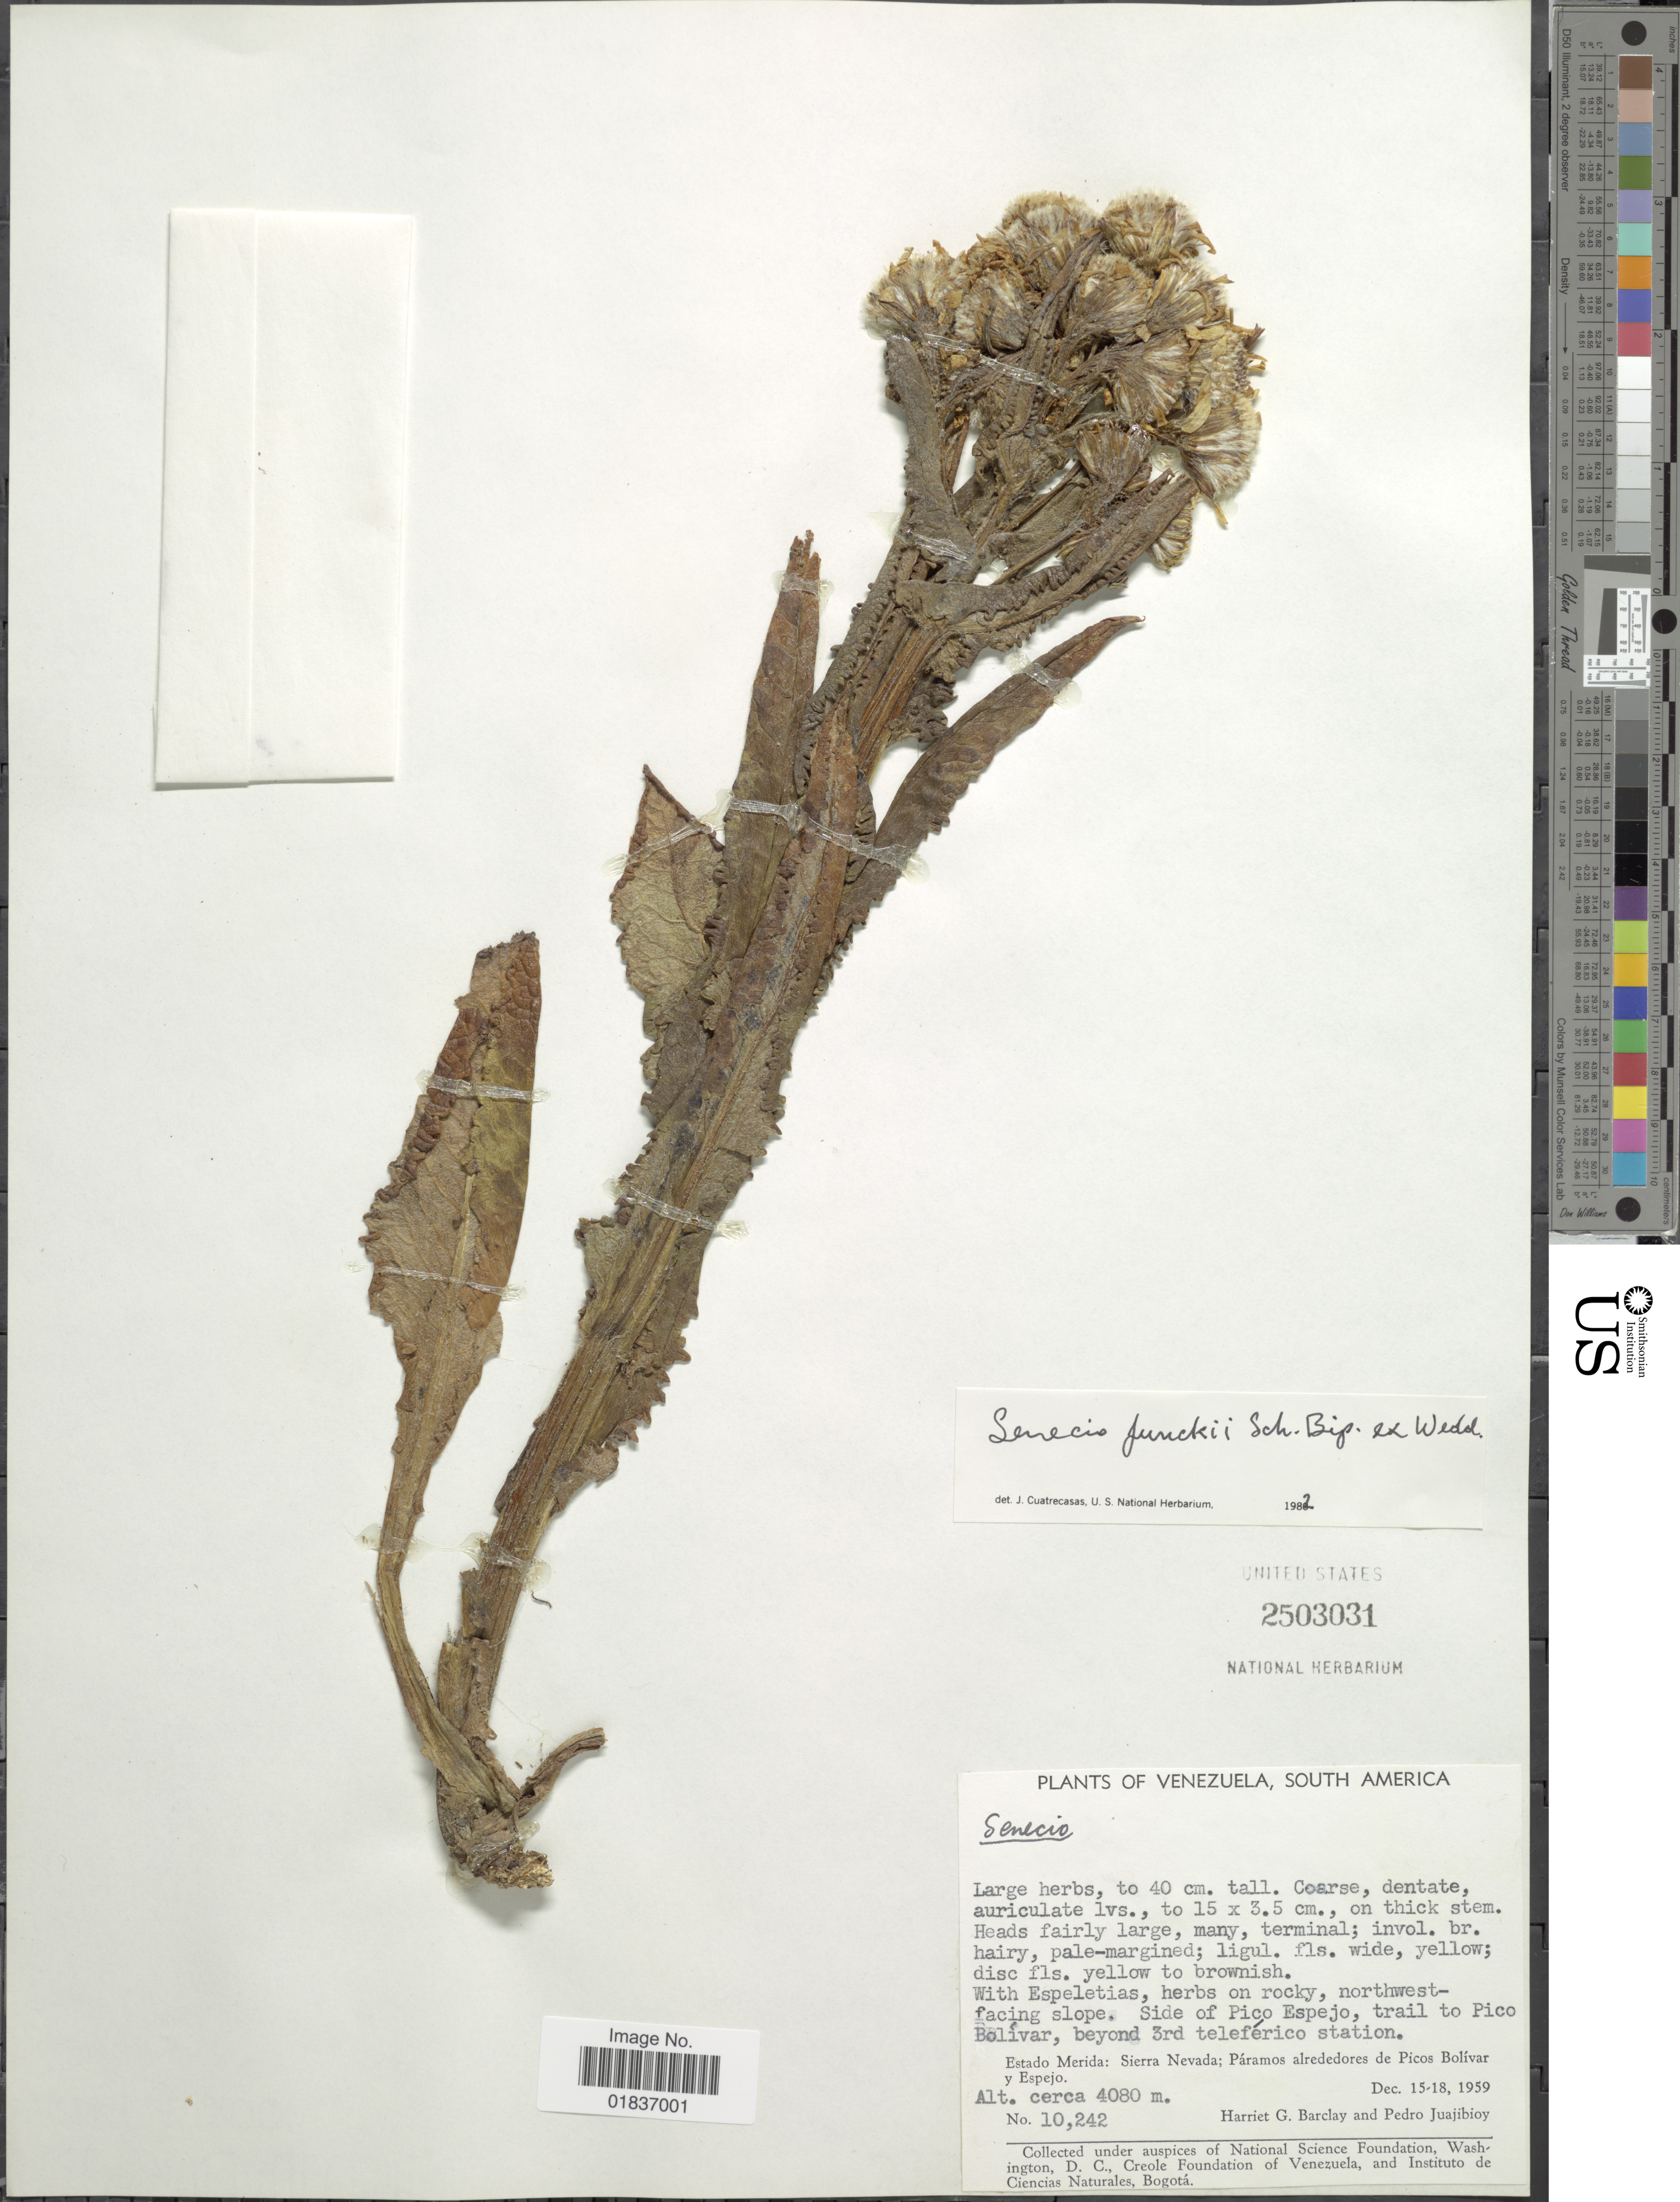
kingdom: Plantae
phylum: Tracheophyta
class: Magnoliopsida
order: Asterales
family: Asteraceae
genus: Senecio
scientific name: Senecio funckii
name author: (Sch. Bip. ex Wedd.) Cuatrec.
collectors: H. G. Barclay & P. Juajibioy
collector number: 10242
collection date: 1959-12-15/1959-12-18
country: Venezuela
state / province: Mérida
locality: Estado Merida: Sierra Nevada; Paramos alrededores de Picos Bolivar y Espejo. Side of Pico Espejo, trail to Pico Bolivar, beyond 3rd teleferico station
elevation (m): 4080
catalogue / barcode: US 2503031